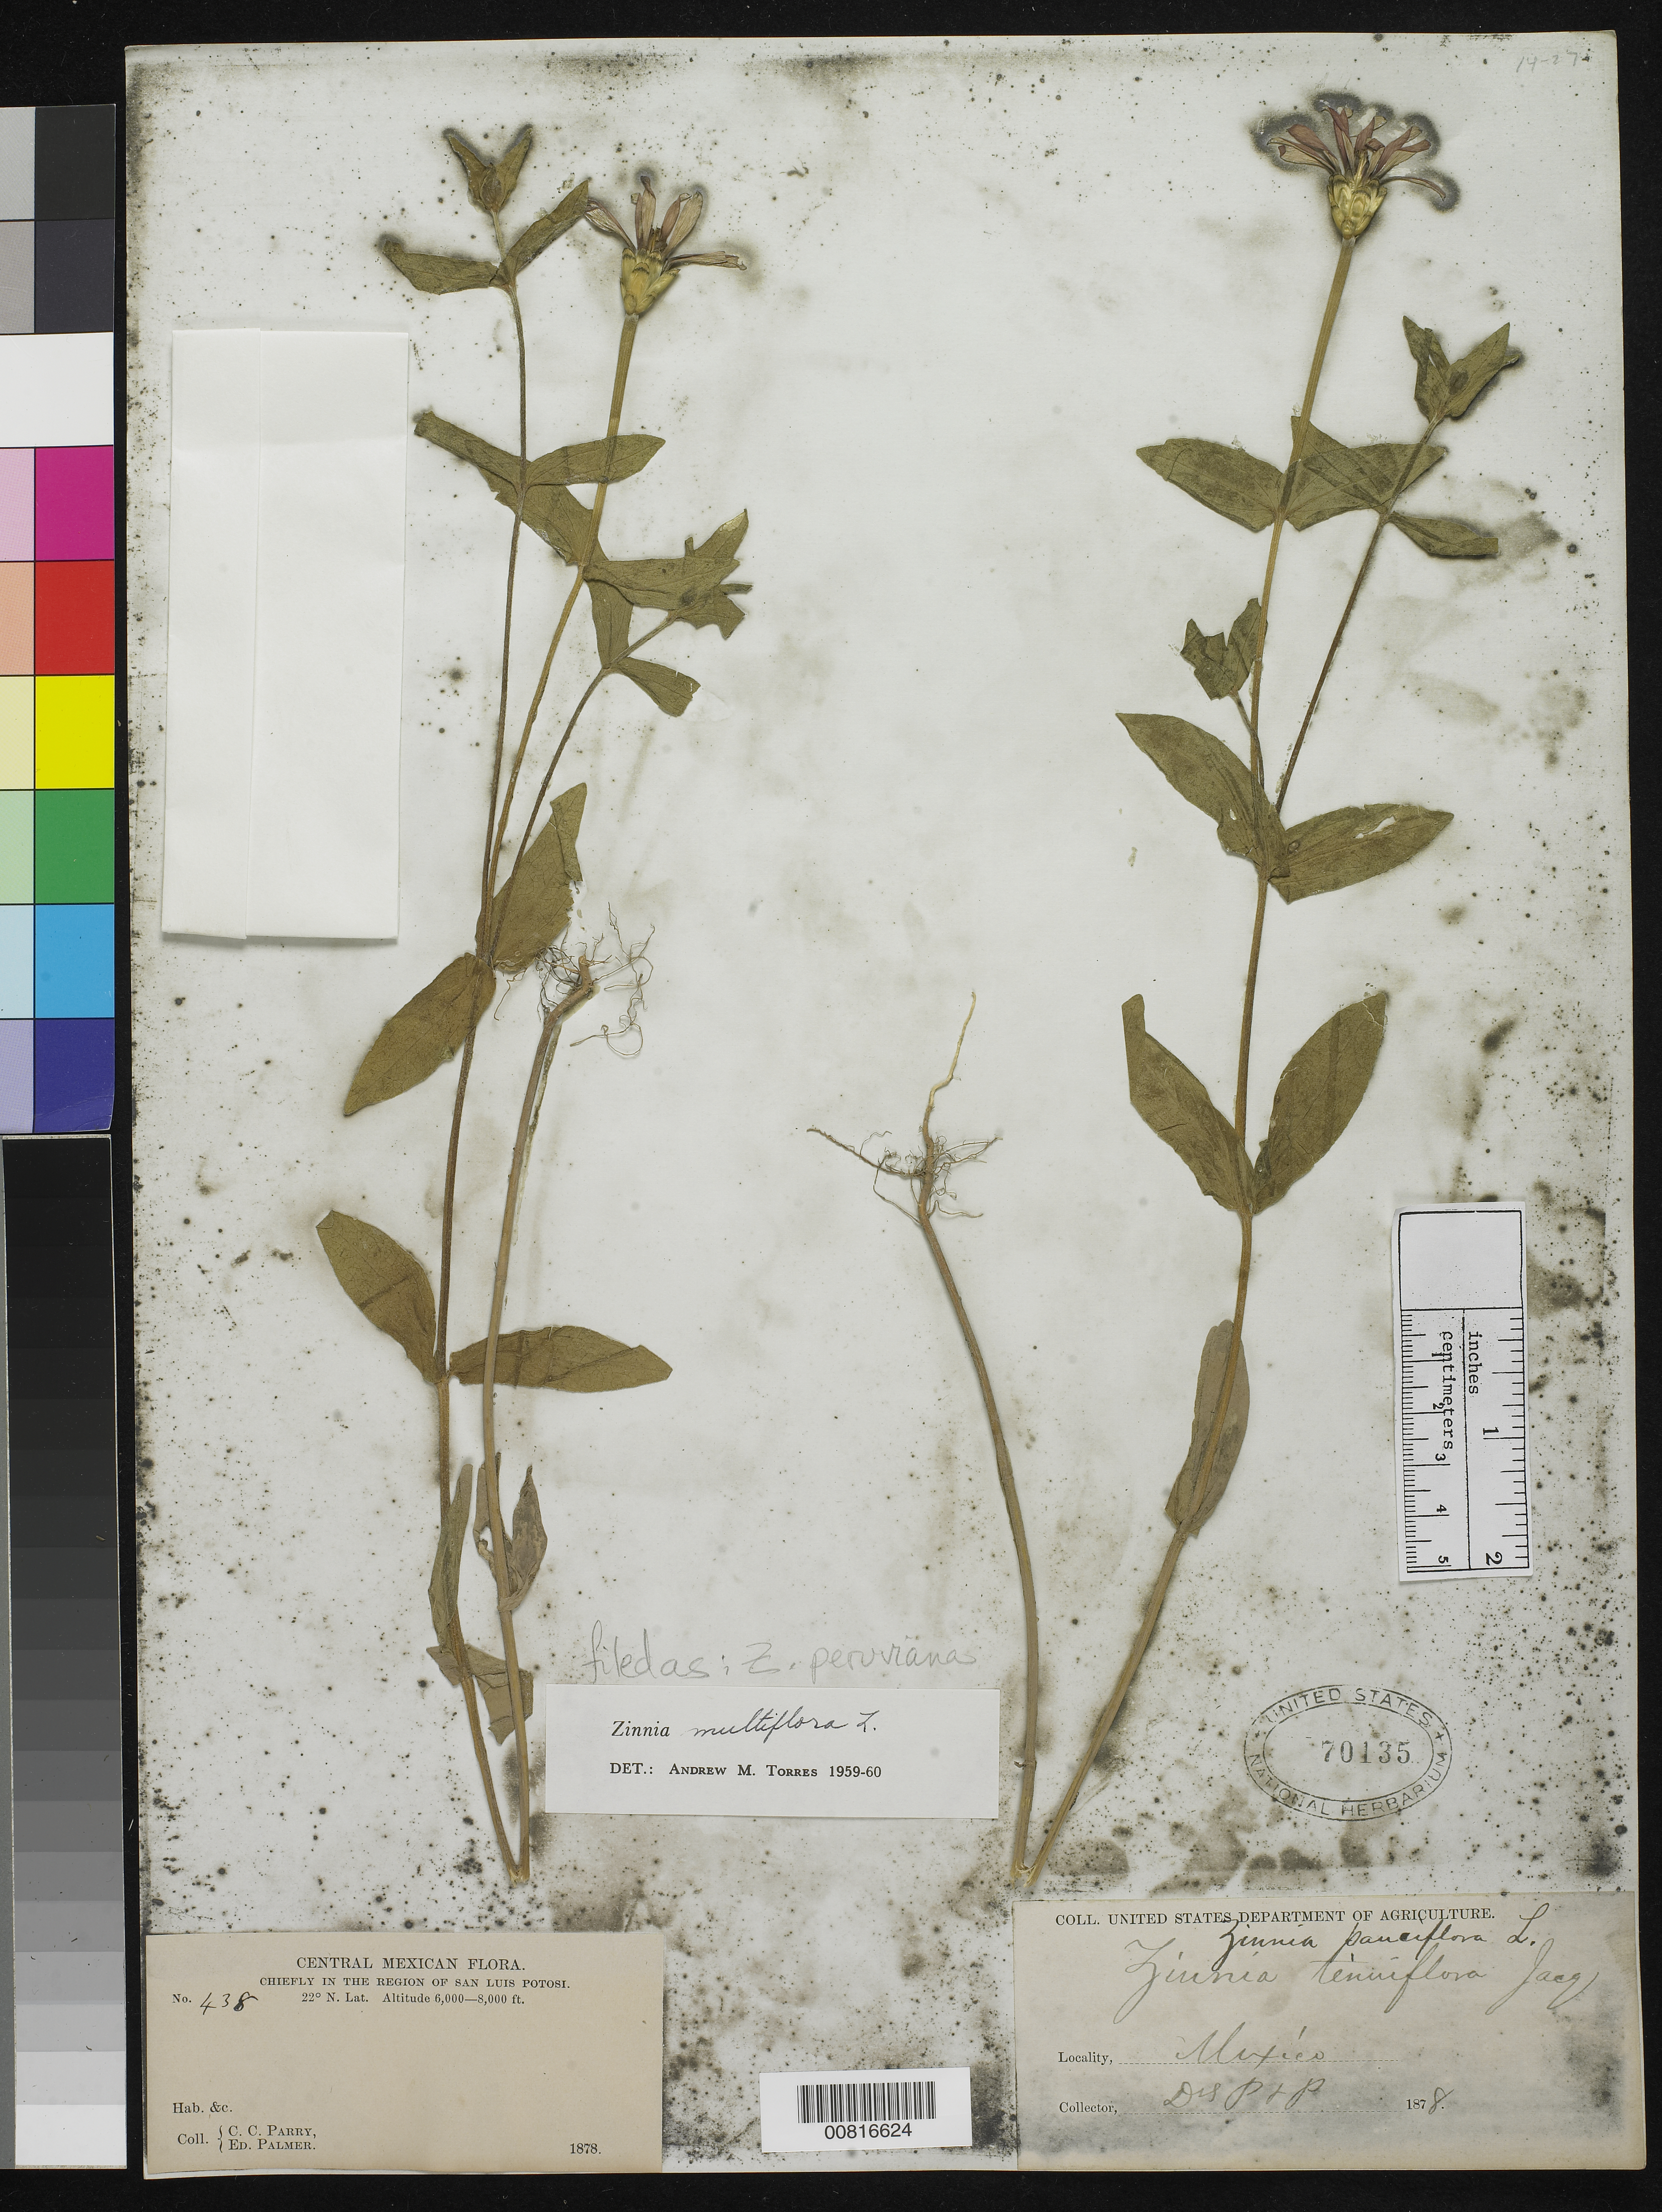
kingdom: Plantae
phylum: Tracheophyta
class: Magnoliopsida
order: Asterales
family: Asteraceae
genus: Zinnia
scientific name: Zinnia peruviana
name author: (L.) L.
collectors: C. C. Parry & E. Palmer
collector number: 438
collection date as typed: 1878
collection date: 1878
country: Mexico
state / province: San Luis Potosí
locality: Chiefly in the region of San Luis Potosí.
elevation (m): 1829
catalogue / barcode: US 70135